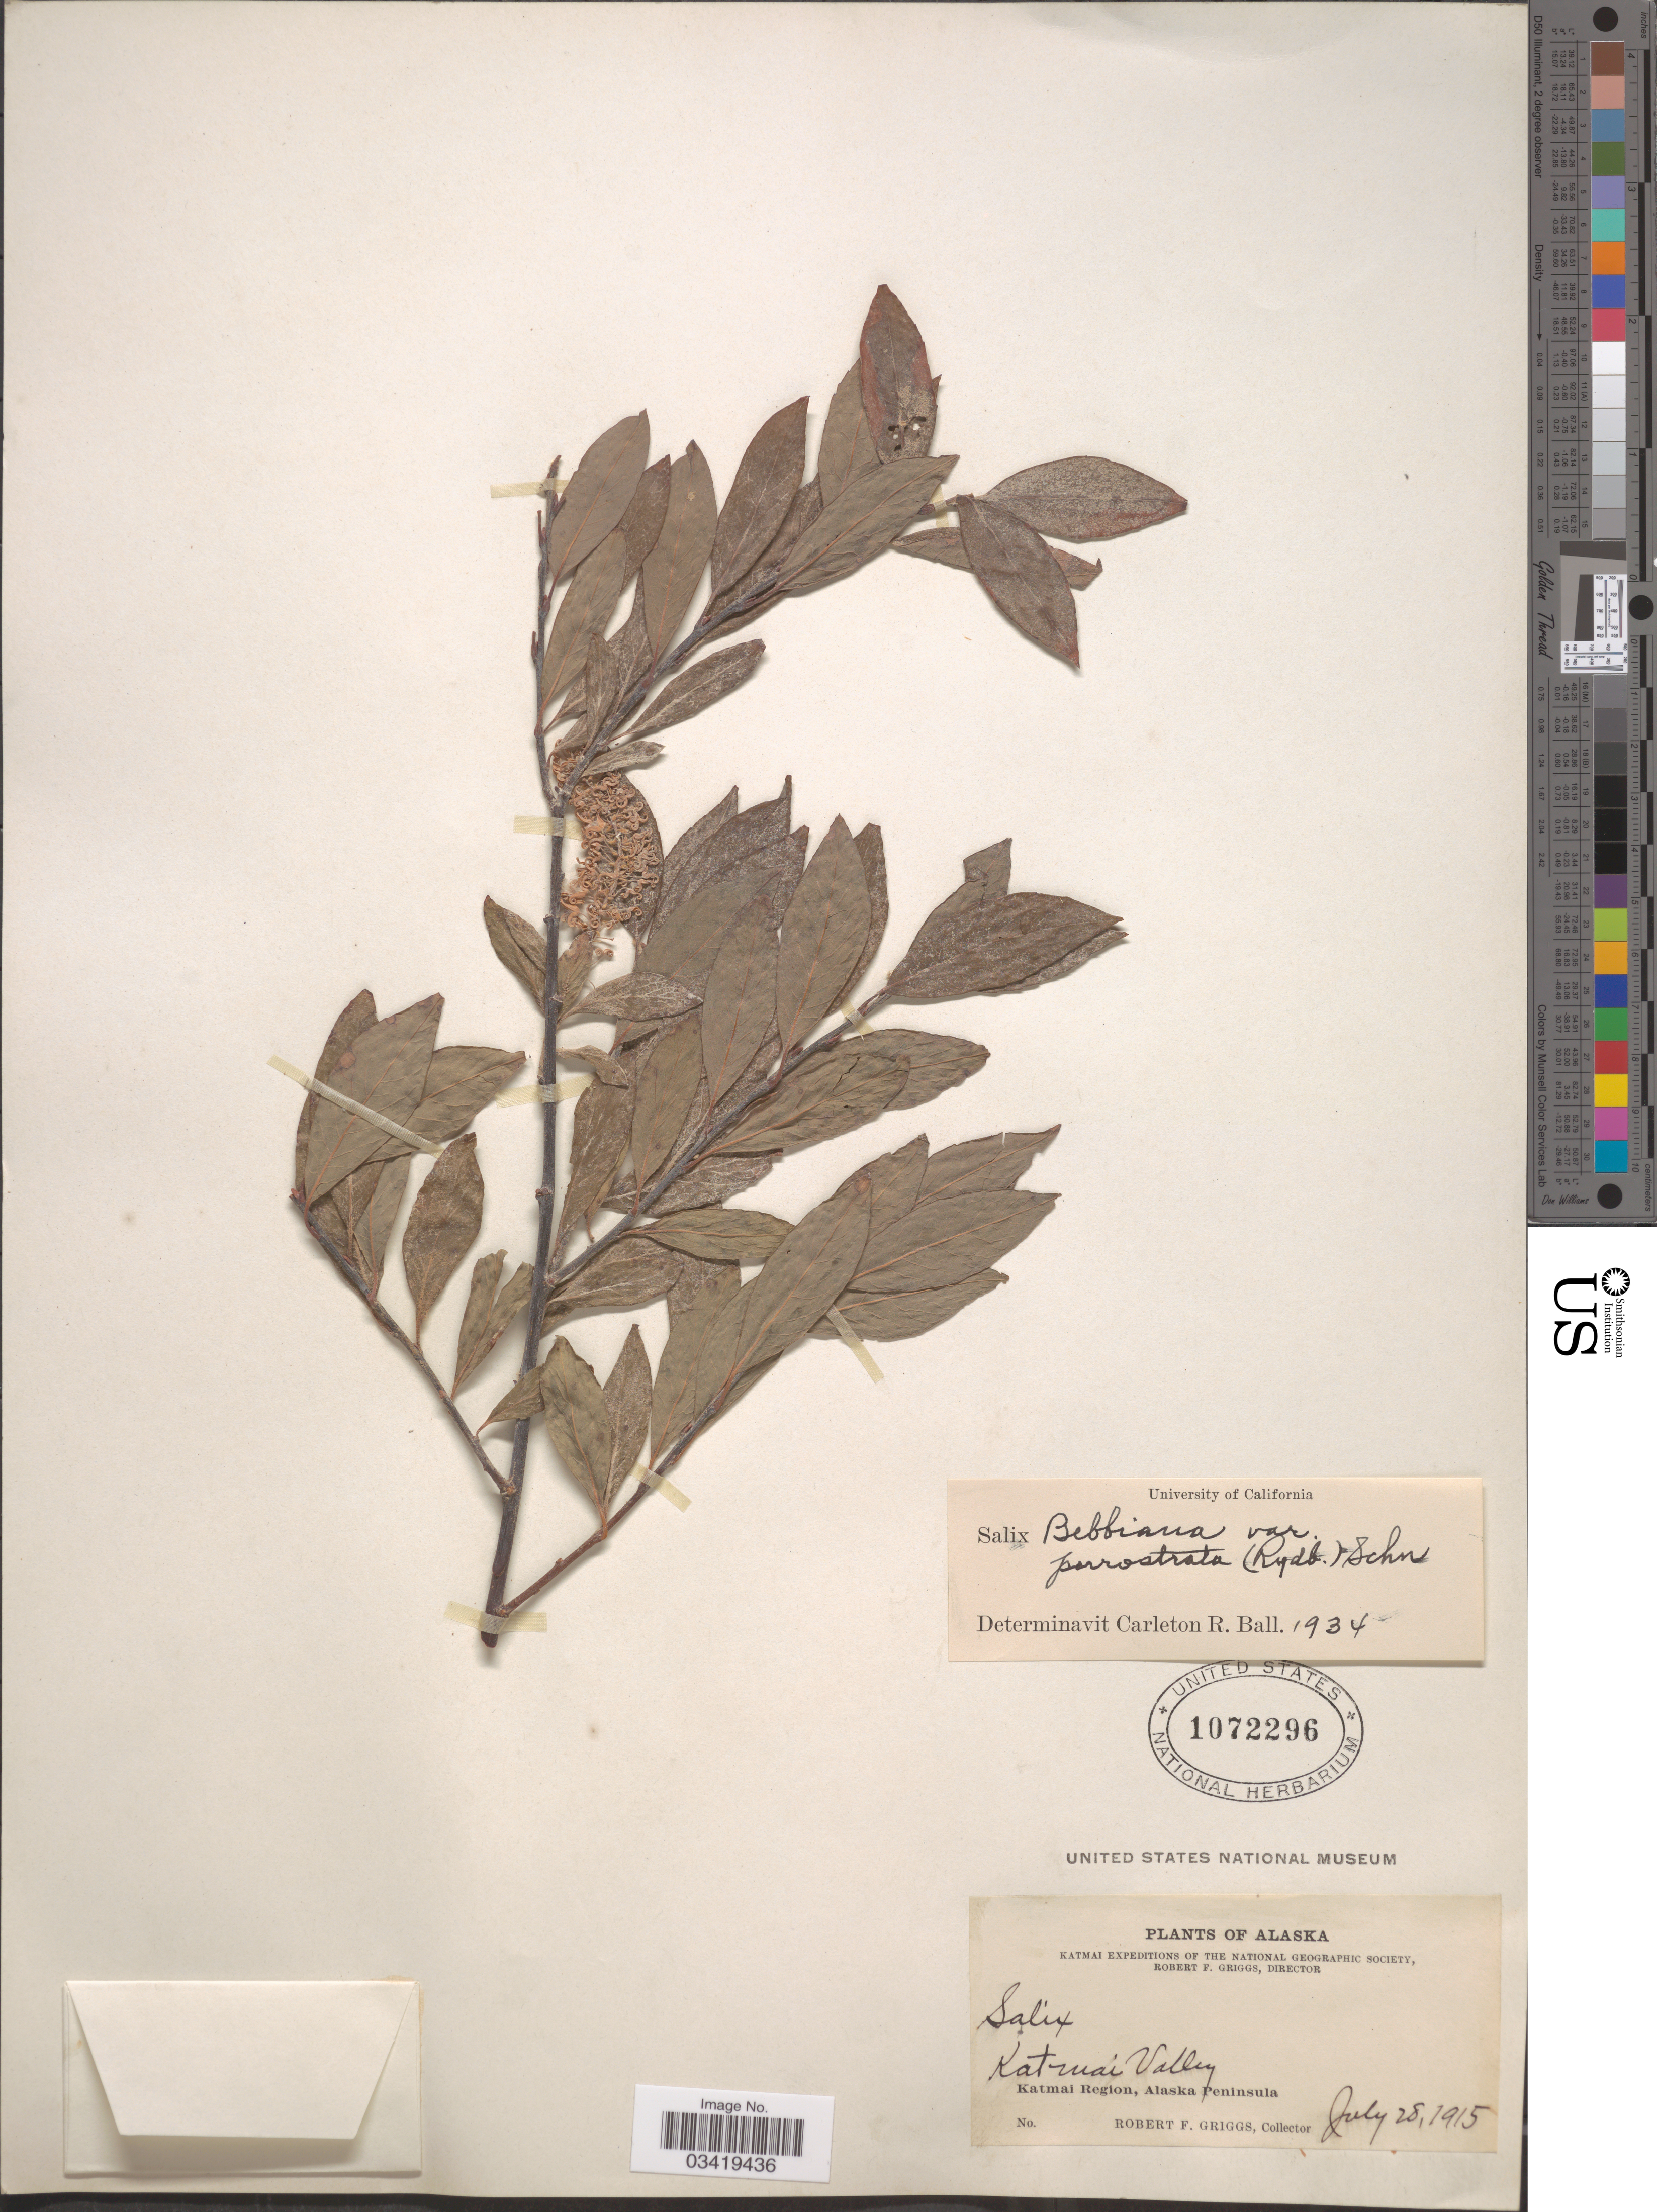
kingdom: Plantae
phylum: Tracheophyta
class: Magnoliopsida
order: Malpighiales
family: Salicaceae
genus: Salix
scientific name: Salix bebbiana var. perrostrata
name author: Sarg.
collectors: R. F. Griggs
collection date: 1915-07-28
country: United States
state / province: Alaska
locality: Katmai Valley. Katmai Region.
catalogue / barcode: US 1072296